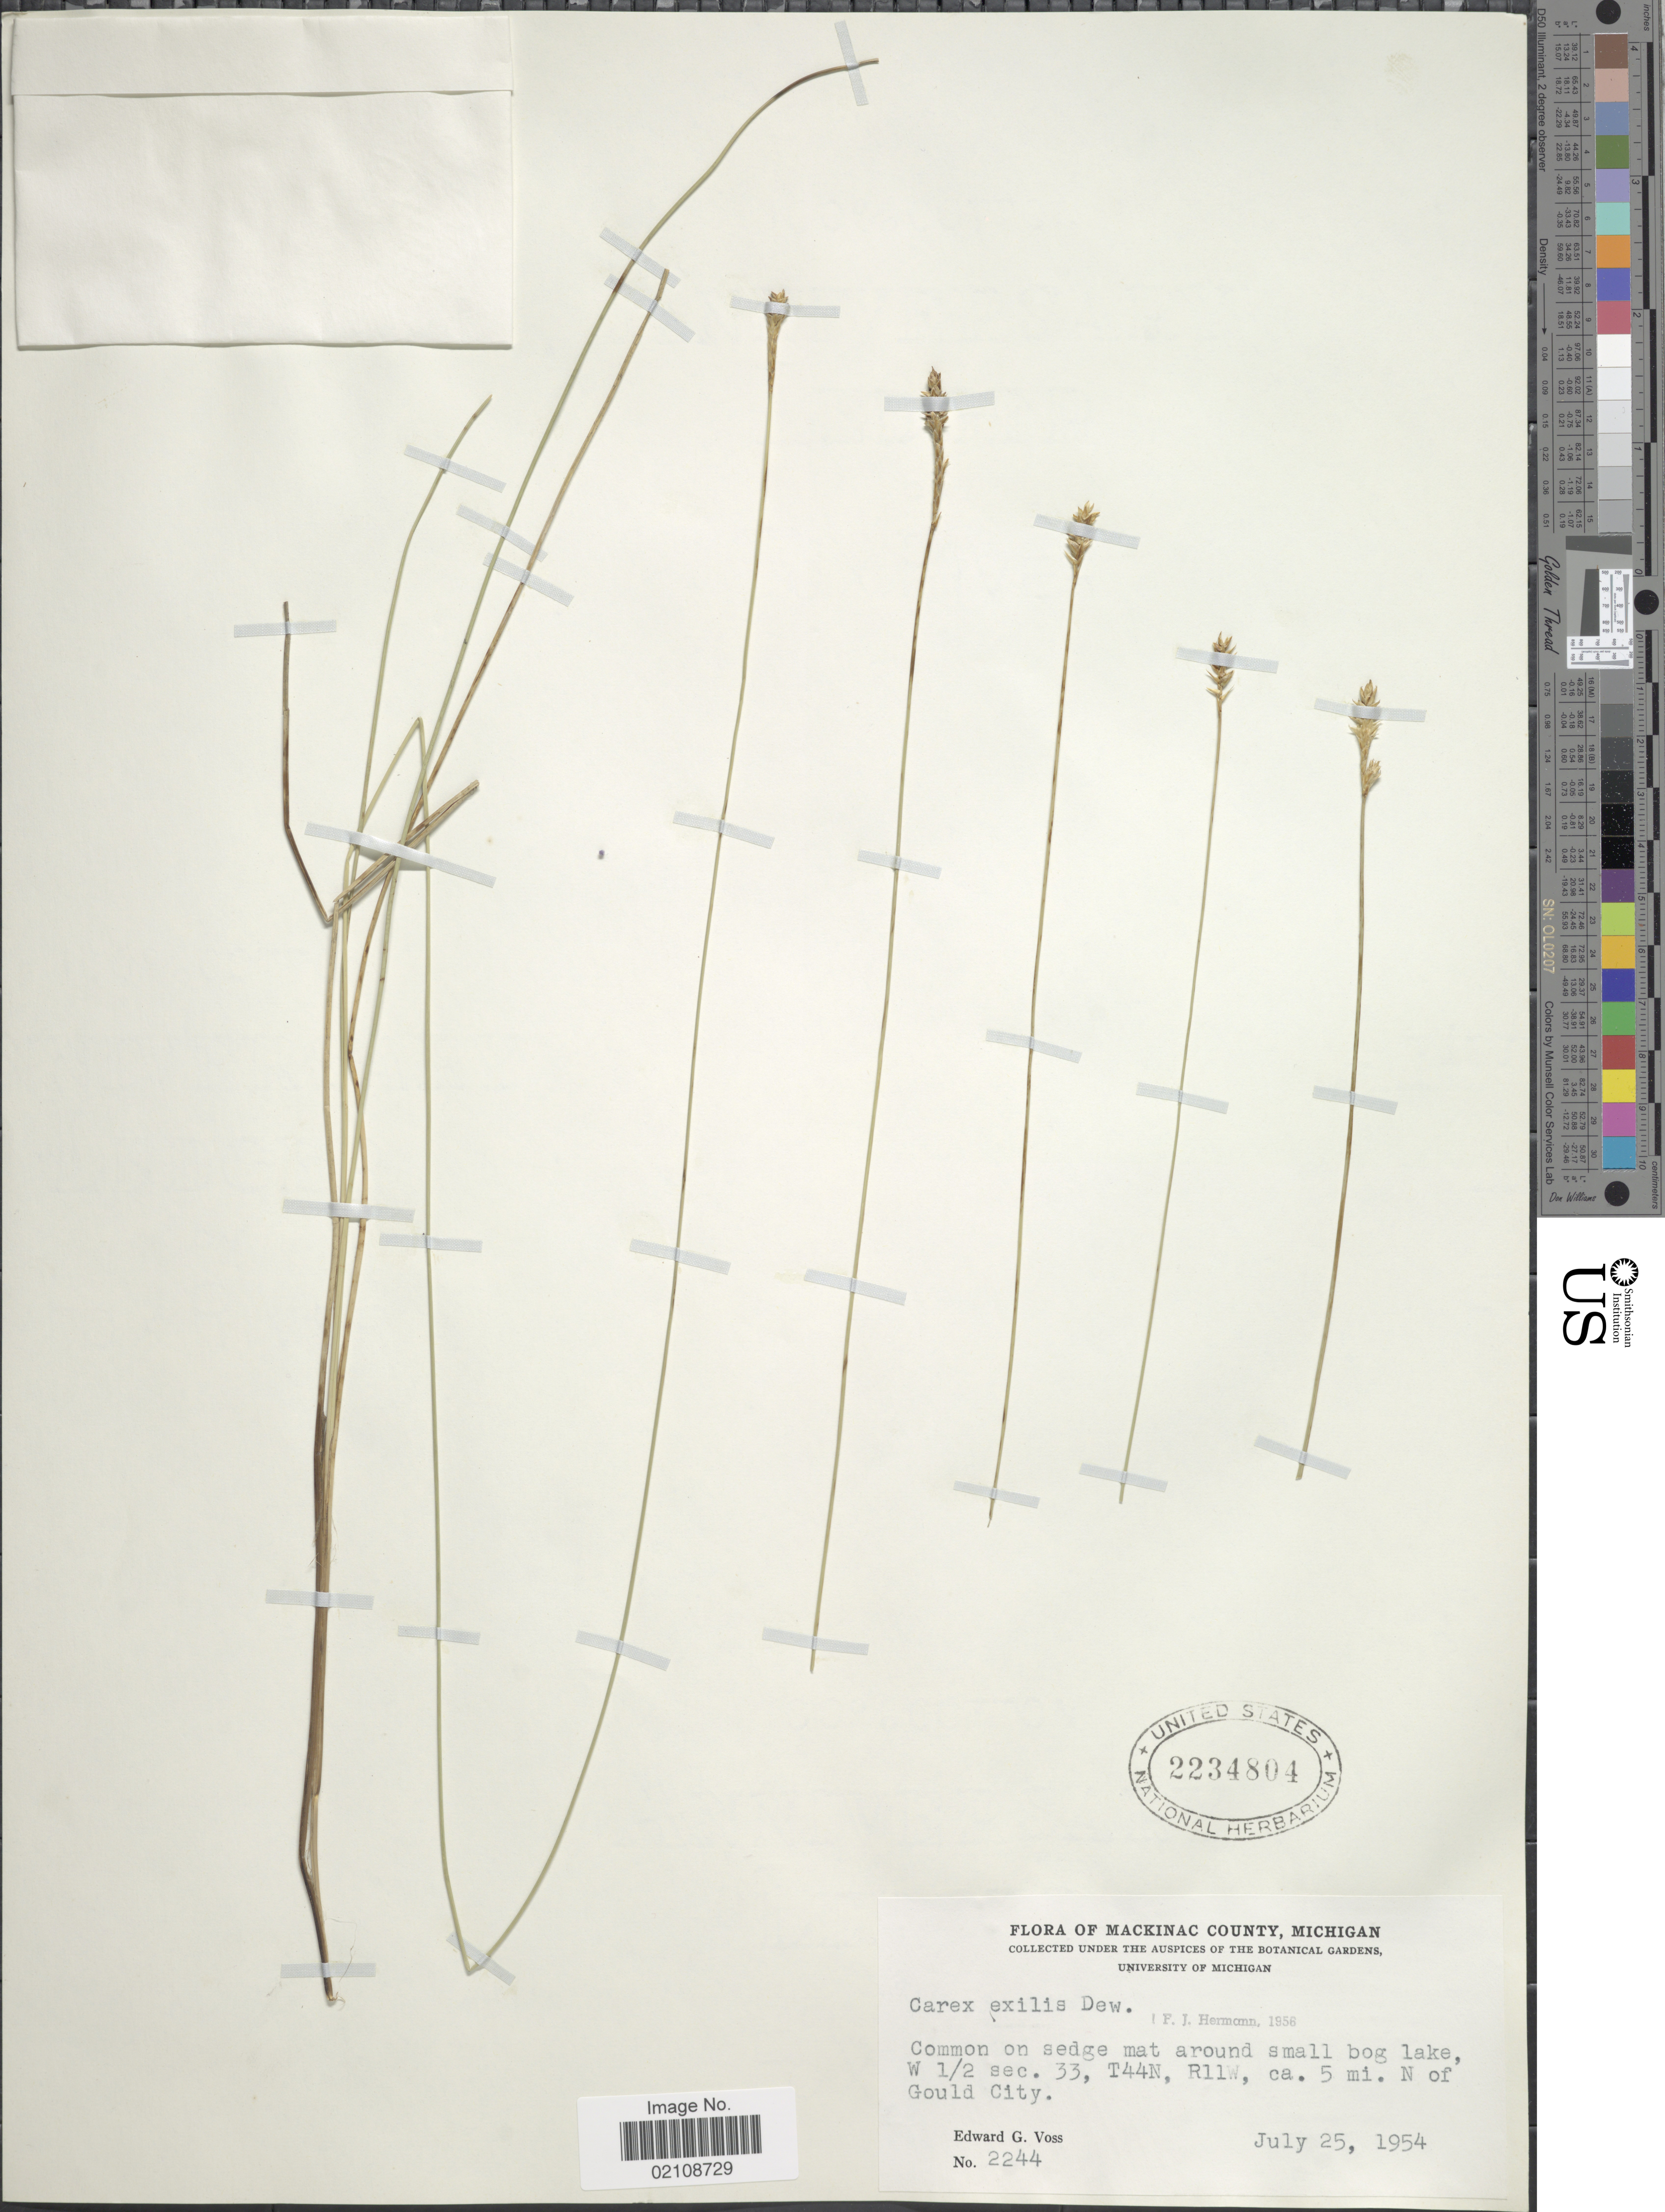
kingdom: Plantae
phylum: Tracheophyta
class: Liliopsida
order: Poales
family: Cyperaceae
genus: Carex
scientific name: Carex exilis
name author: Dewey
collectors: E. G. Voss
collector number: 2244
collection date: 1954-07-25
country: United States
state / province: Michigan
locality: Mackinac County, on sedge mat around small bog lake, W 1/2 sec. 33, T44N, R11W, ca. 5 mi. N. of Gould City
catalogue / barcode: US 2234804